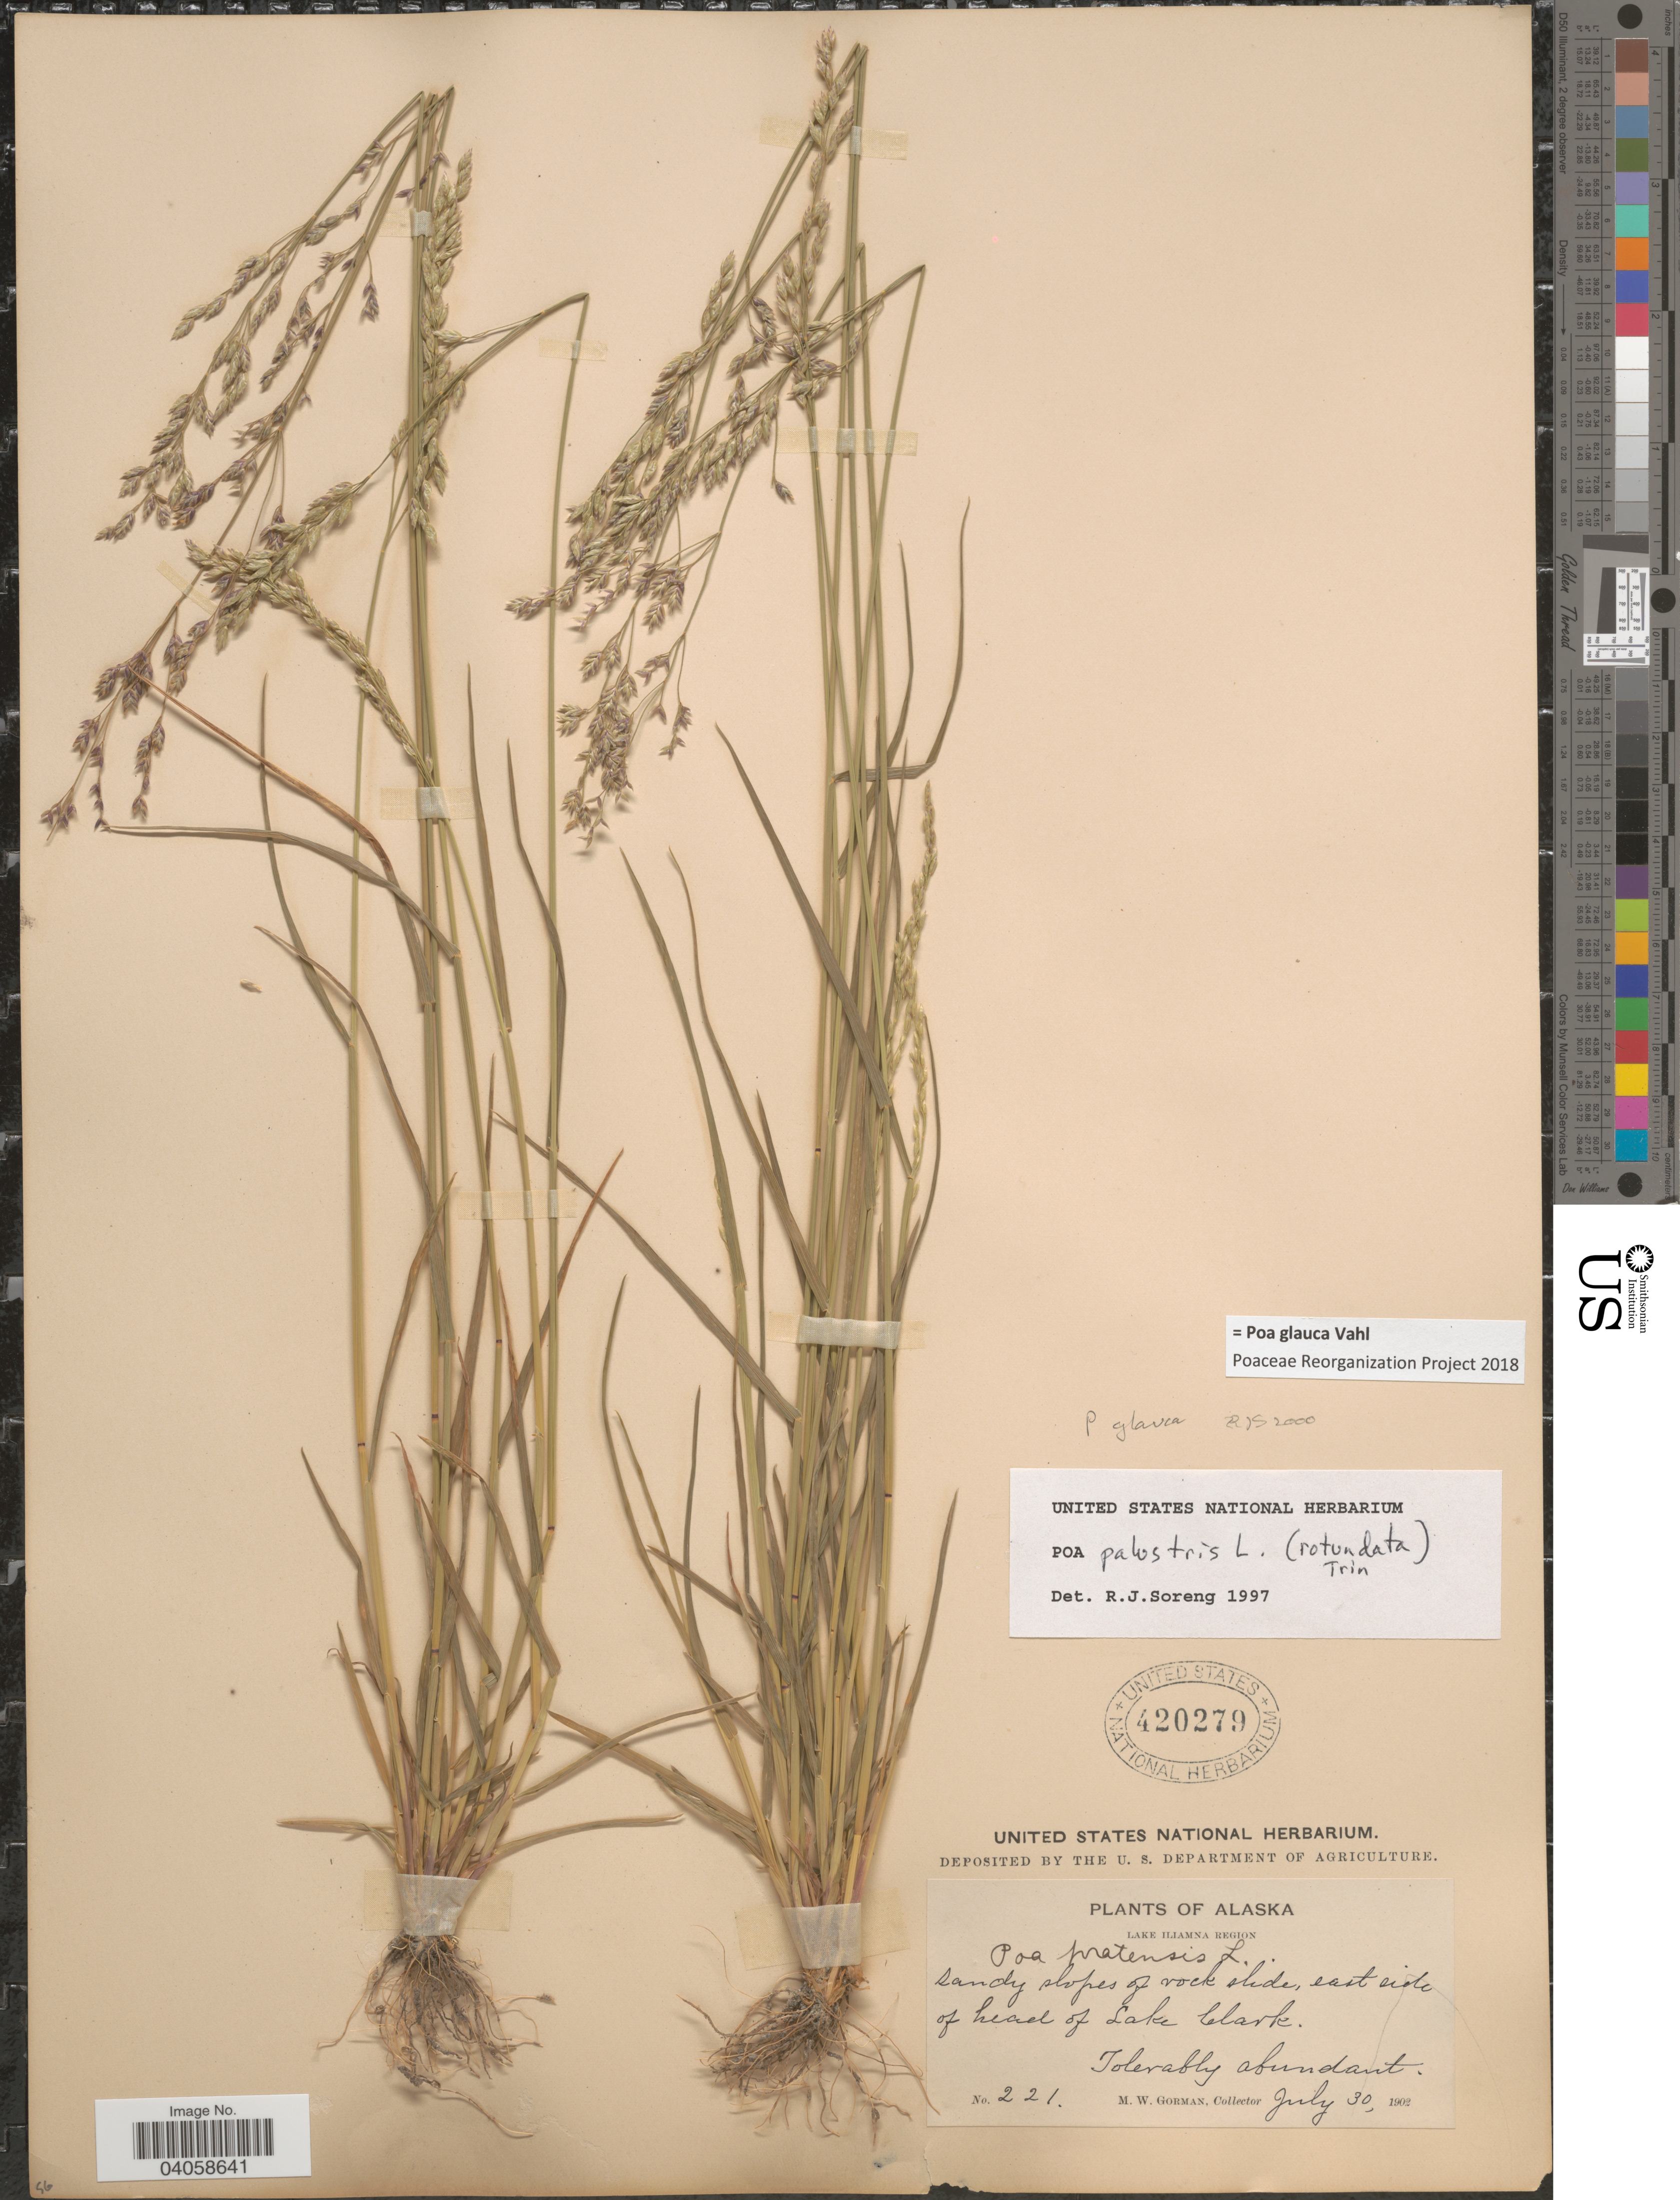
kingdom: Plantae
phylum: Tracheophyta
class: Liliopsida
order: Poales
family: Poaceae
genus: Poa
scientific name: Poa glauca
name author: Vahl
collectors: M. W. Gorman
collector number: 221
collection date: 1902-07-30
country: United States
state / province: Alaska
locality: Lake Iliamna Region. Sandy slopes of rock slide, east side of head of Lake Clark.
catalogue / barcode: US 420279